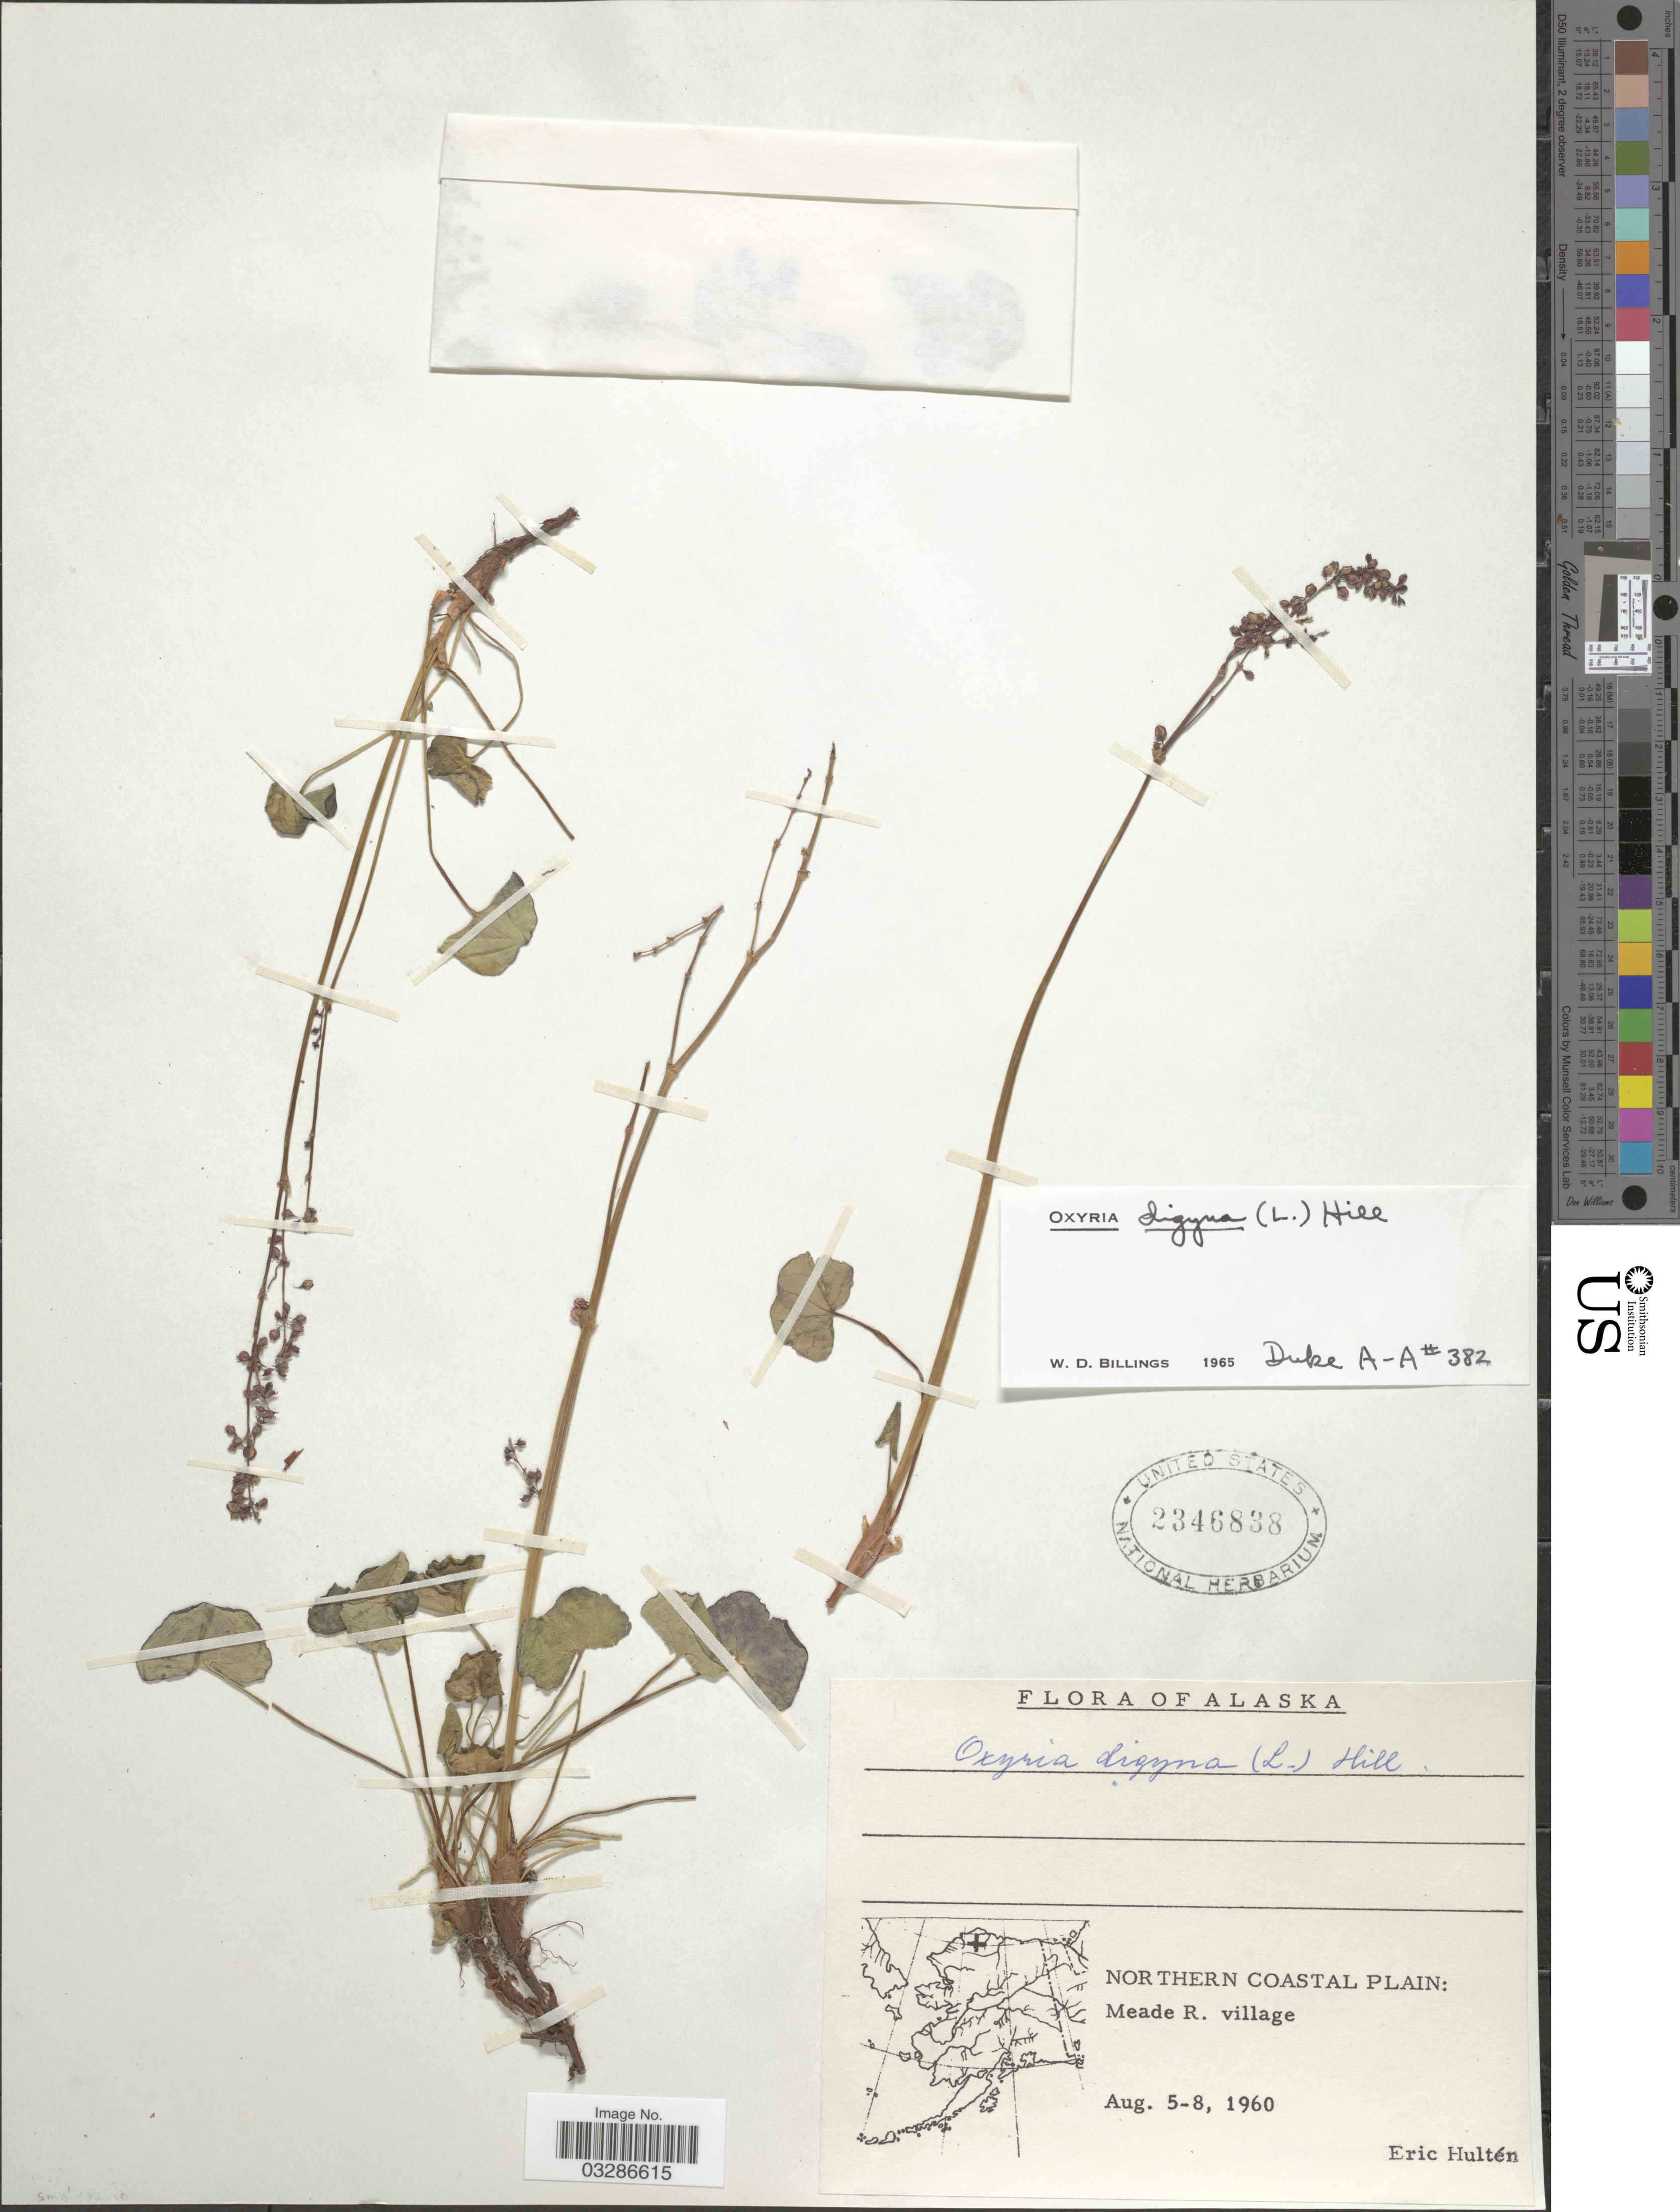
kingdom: Plantae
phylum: Tracheophyta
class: Magnoliopsida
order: Caryophyllales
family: Polygonaceae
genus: Oxyria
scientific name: Oxyria digyna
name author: (L.) Hill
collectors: E. G. Hultén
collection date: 1960-08-05/1960-08-08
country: United States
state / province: Alaska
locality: Northern Coastal Plain: Meade R. village.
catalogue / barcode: US 2346838